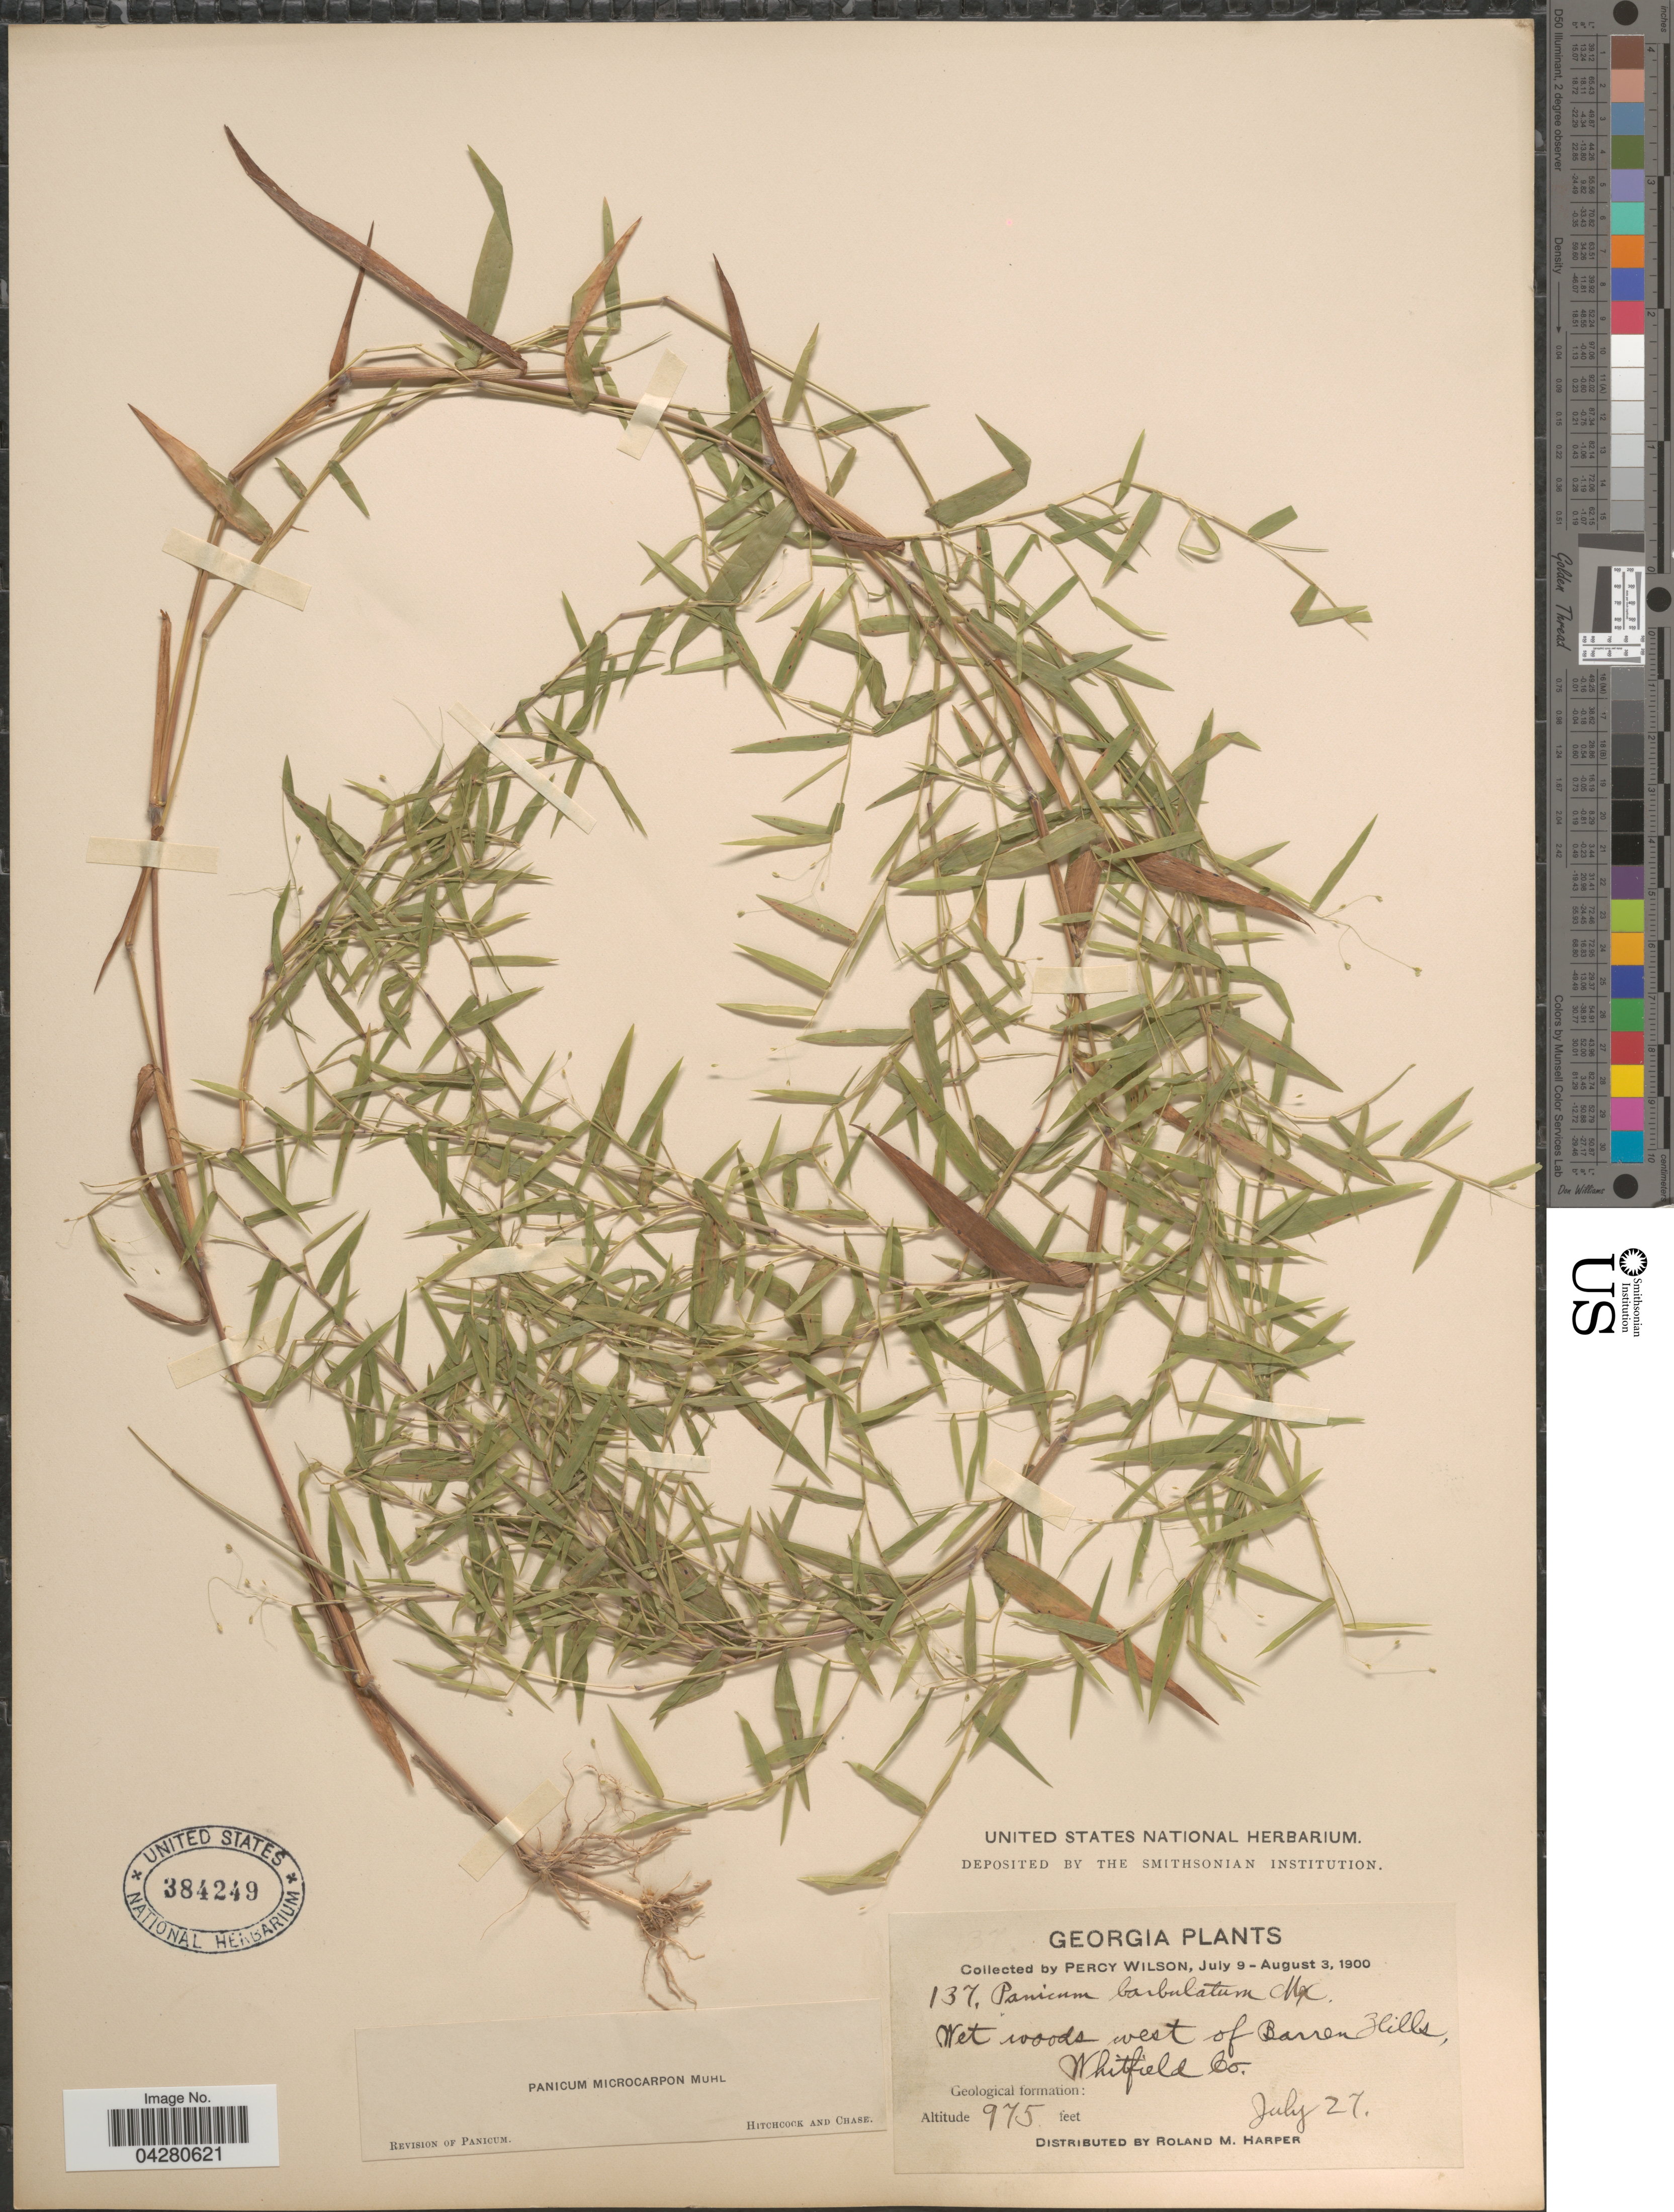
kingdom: Plantae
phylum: Tracheophyta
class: Liliopsida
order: Poales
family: Poaceae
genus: Dichanthelium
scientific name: Dichanthelium dichotomum var. dichotomum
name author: (L.) Gould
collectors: P. Wilson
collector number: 137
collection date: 1900-07-27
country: United States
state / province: Georgia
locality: West of Barren Hills, Whitfield Co.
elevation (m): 297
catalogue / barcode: US 384249